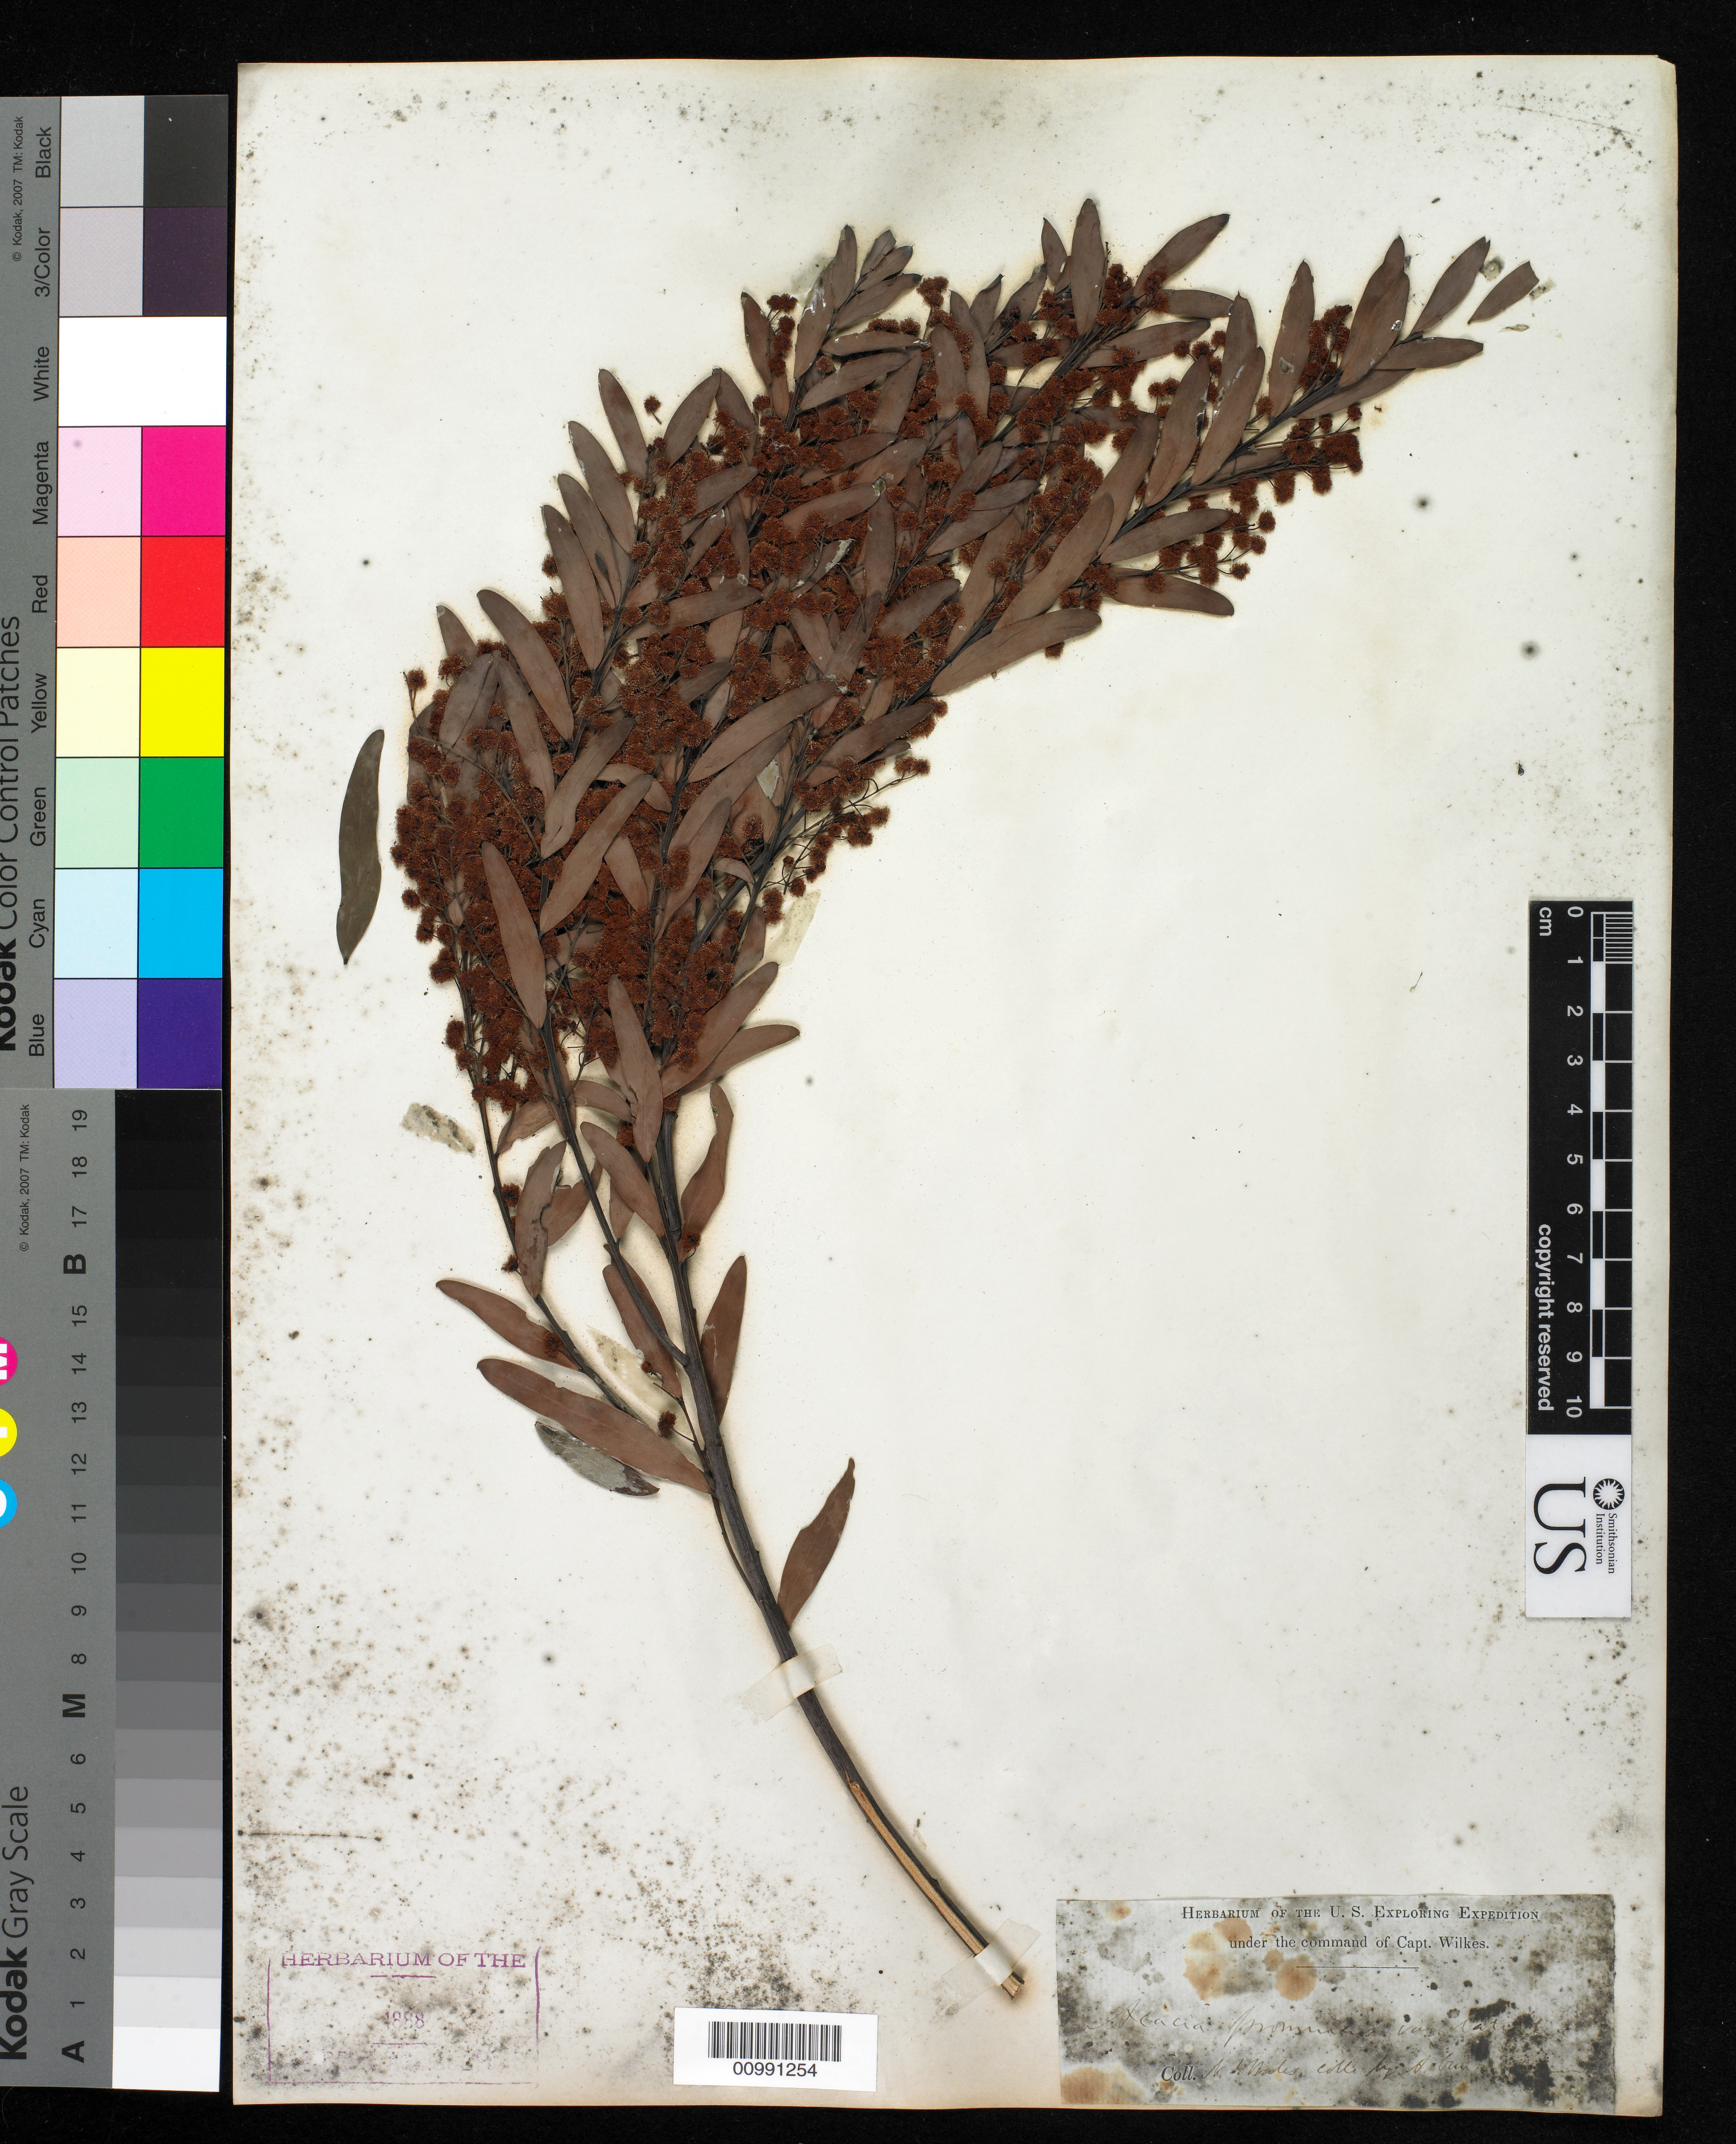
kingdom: Plantae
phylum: Tracheophyta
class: Magnoliopsida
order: Fabales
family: Fabaceae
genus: Acacia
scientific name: Acacia linifolia var. prominens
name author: (G. Don) C. Moore & Betche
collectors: Wilkes Explor. Exped.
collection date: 1838/1842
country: Australia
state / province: New South Wales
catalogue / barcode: US 98525